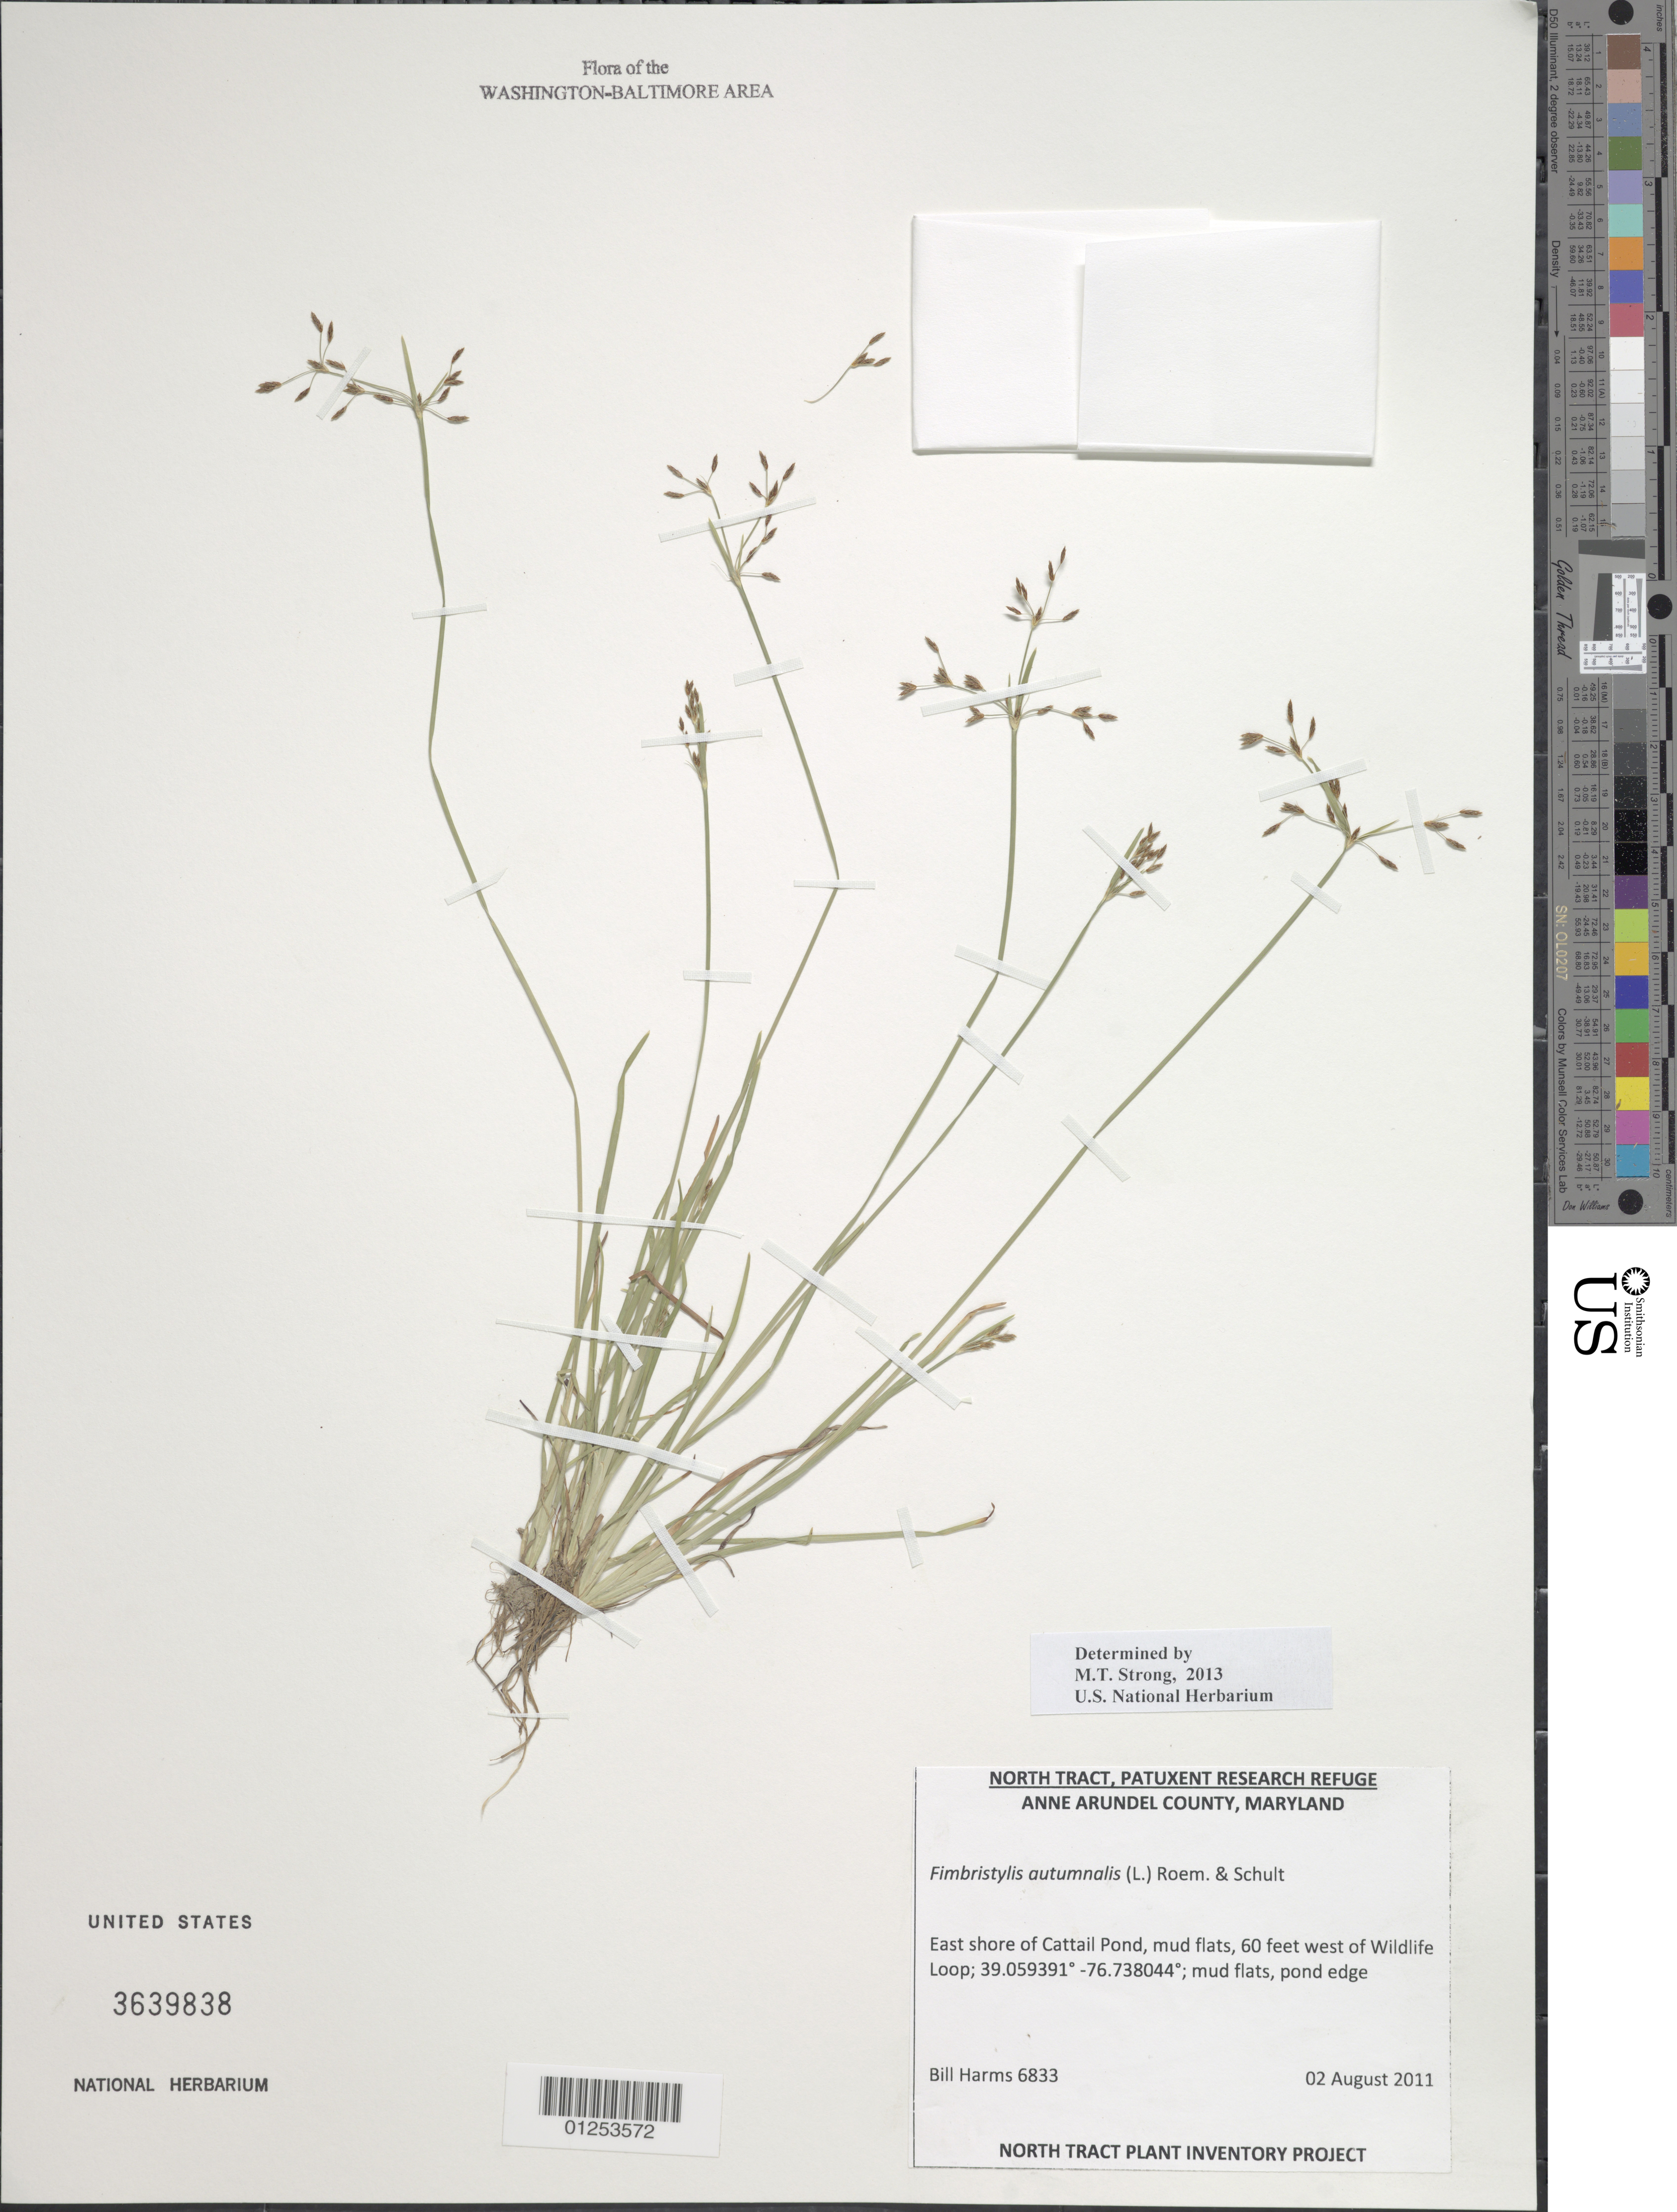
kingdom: Plantae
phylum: Tracheophyta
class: Liliopsida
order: Poales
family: Cyperaceae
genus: Fimbristylis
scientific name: Fimbristylis autumnalis (L.) Roem. & Schult.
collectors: B. Harms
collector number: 6833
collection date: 2011-08-02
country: United States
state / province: Maryland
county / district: Anne Arundel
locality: East shore of Cattail Pond, mud flats, 60 feet west of Wildlife Loop.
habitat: mud flats, pond edge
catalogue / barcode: US 3639838